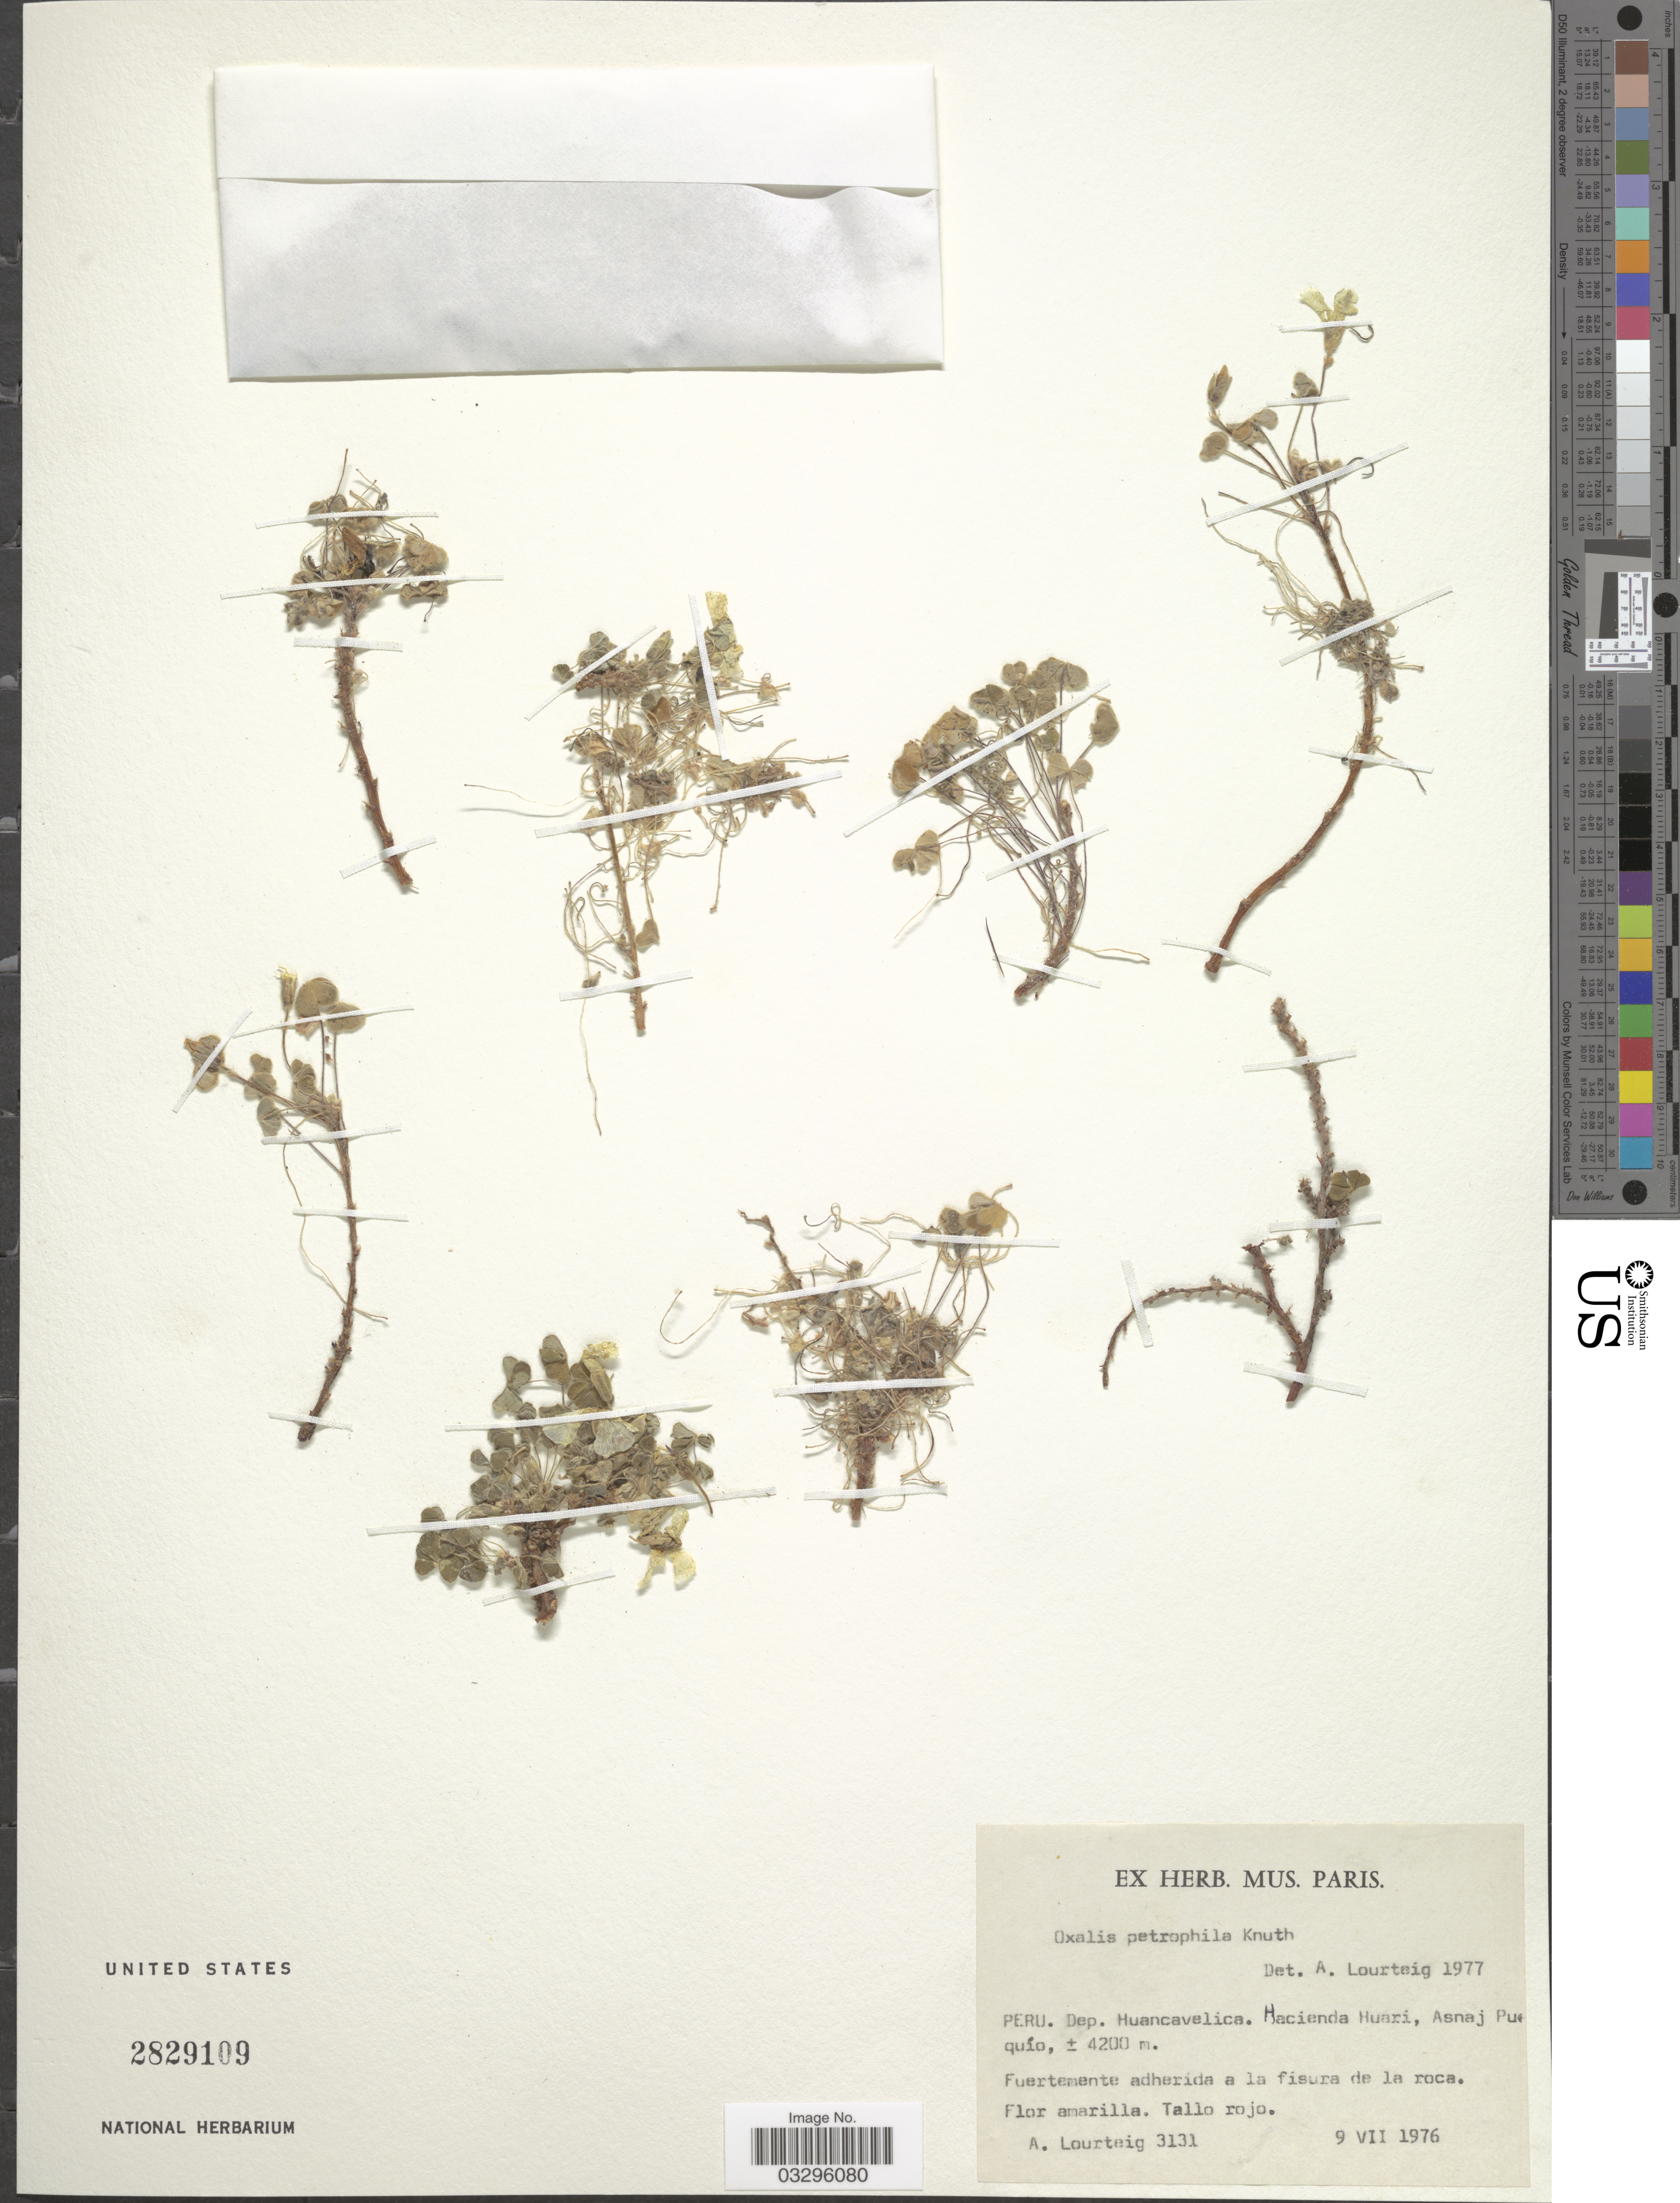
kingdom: Plantae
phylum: Tracheophyta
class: Magnoliopsida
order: Oxalidales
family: Oxalidaceae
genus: Oxalis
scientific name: Oxalis petrophila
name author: R. Knuth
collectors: A. Lourteig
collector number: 3131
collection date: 1976-07-09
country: Peru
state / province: Huancavelica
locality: Dep. Huancavelica. Hacienda Huari. Asnaj Puquío.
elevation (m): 4200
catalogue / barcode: US 2829109